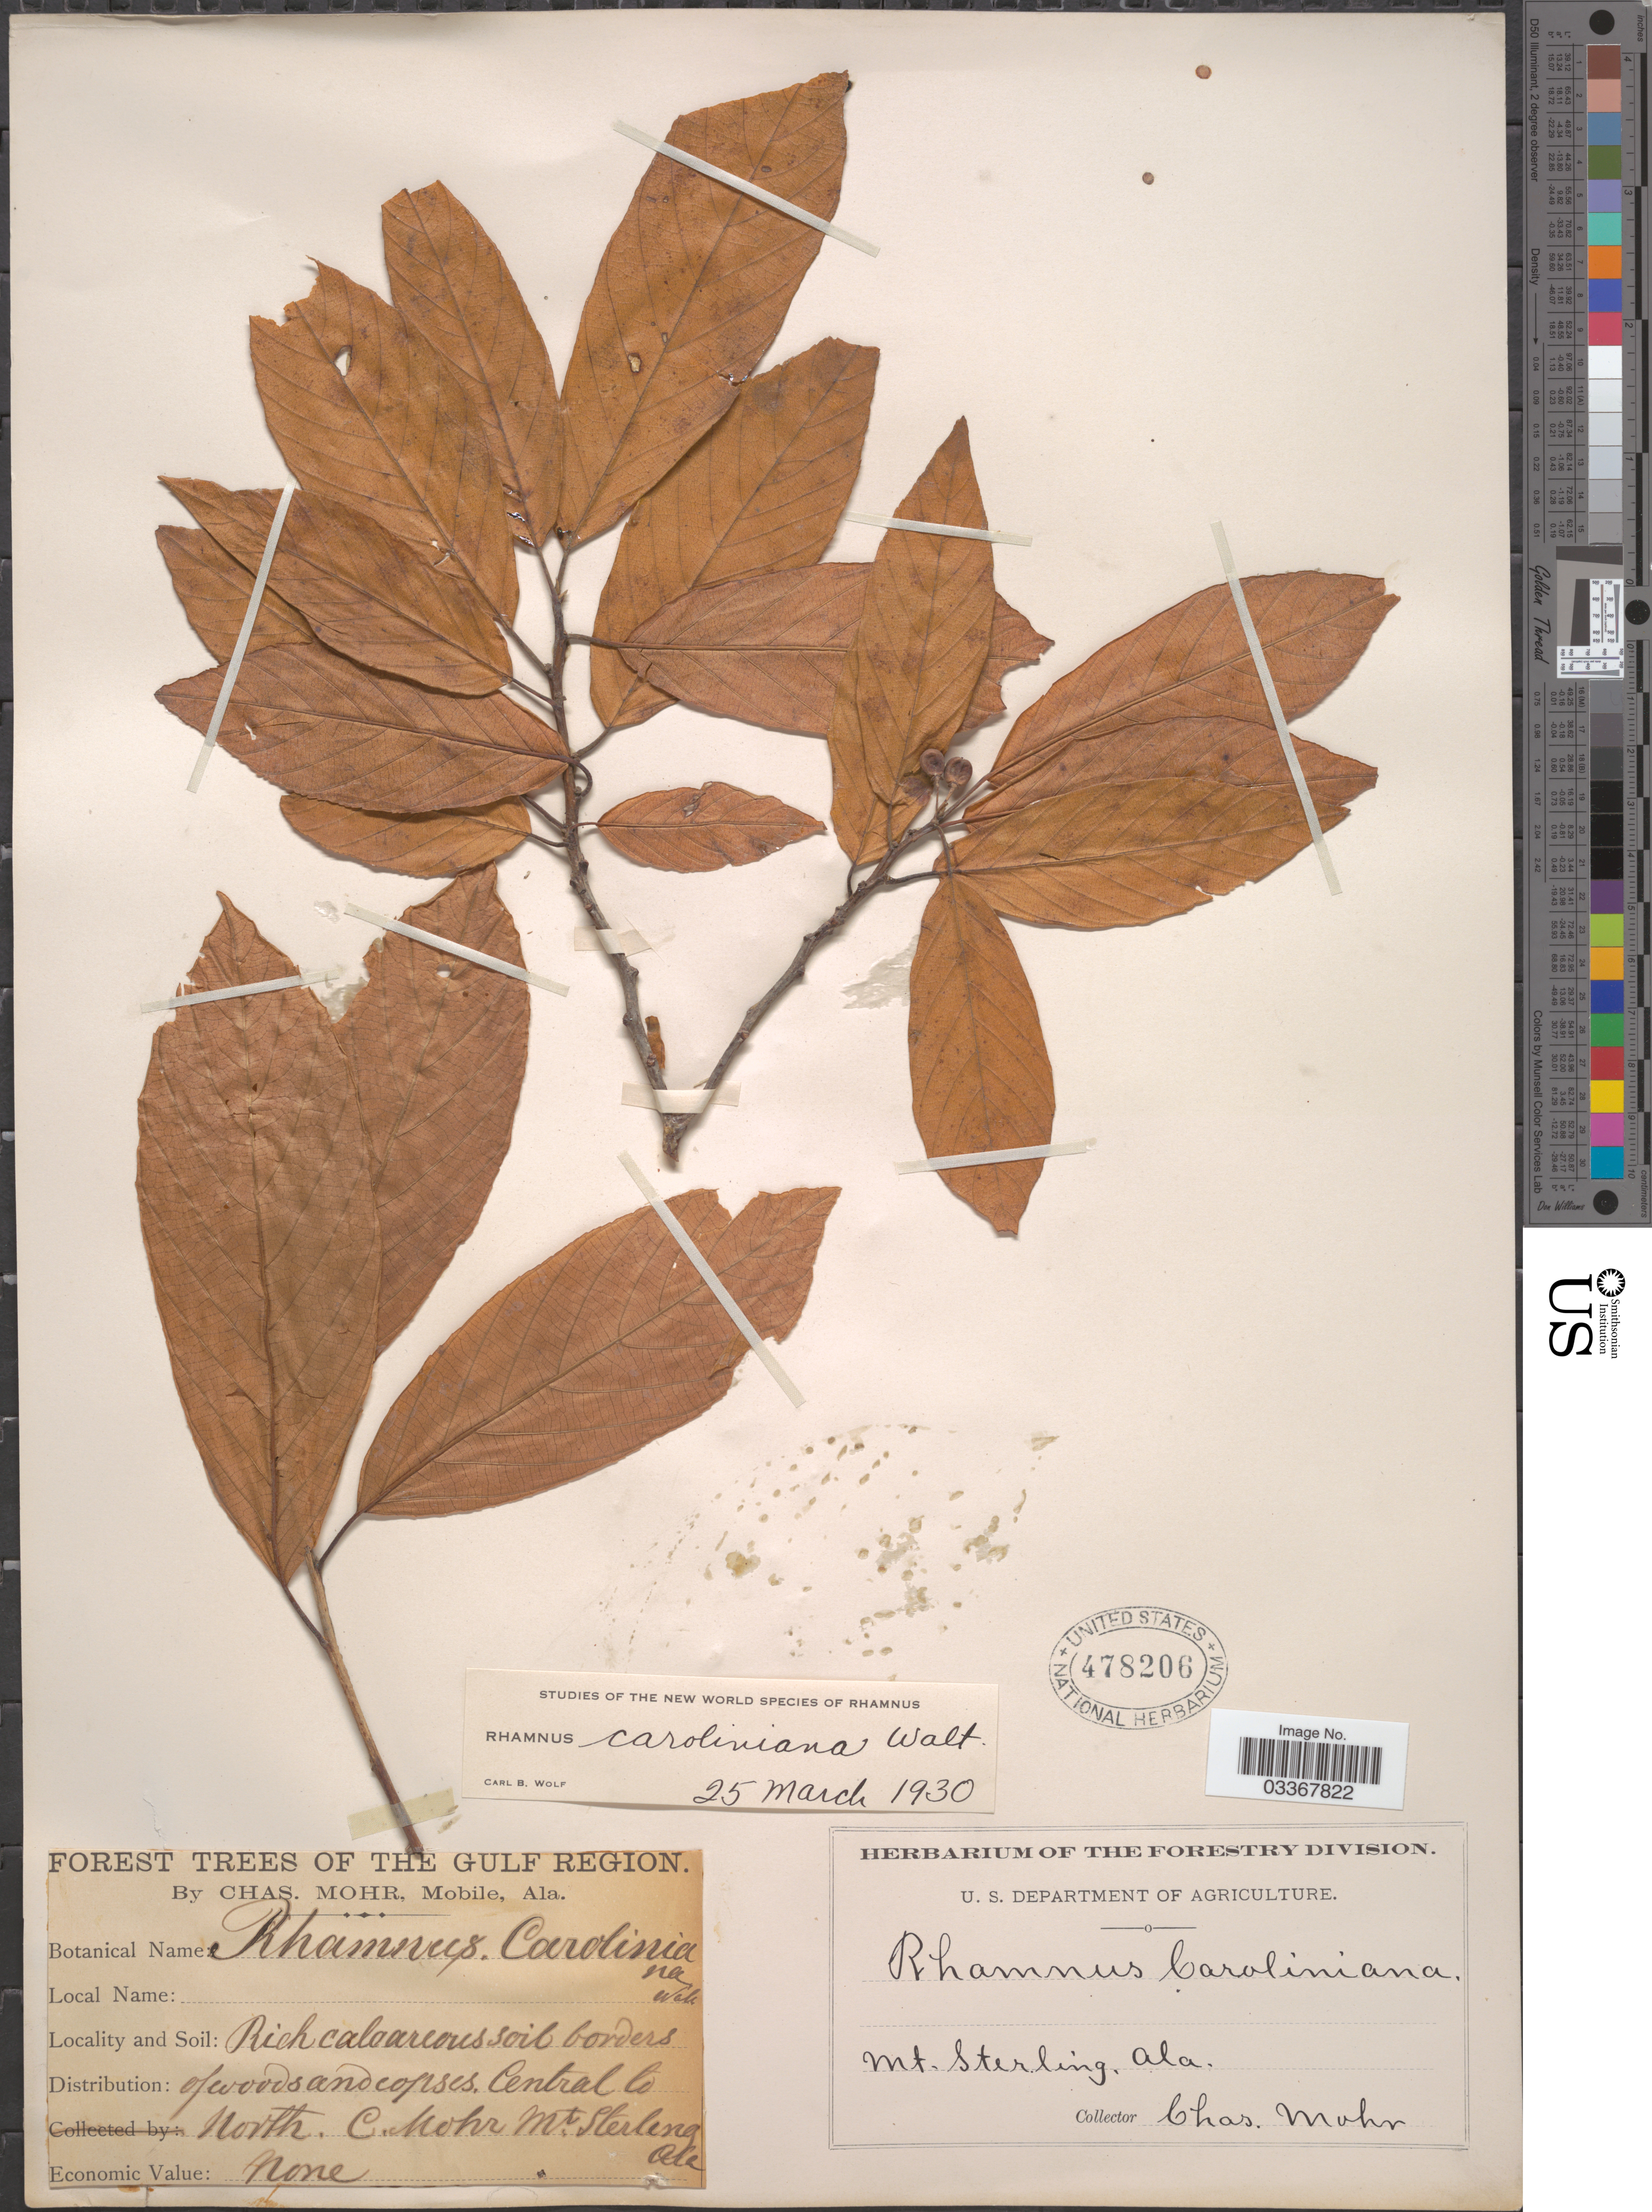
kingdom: Plantae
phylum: Tracheophyta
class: Magnoliopsida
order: Rosales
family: Rhamnaceae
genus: Frangula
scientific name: Frangula caroliniana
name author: (Walter) A. Gray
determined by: Strong, Mark T., (BOT), Smithsonian Institution - National Museum of Natural History (UNITED STATES)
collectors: Mohr, C. T. (herbarium)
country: United States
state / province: Alabama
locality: Central to North., Mt. Sterling.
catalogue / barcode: US 478206